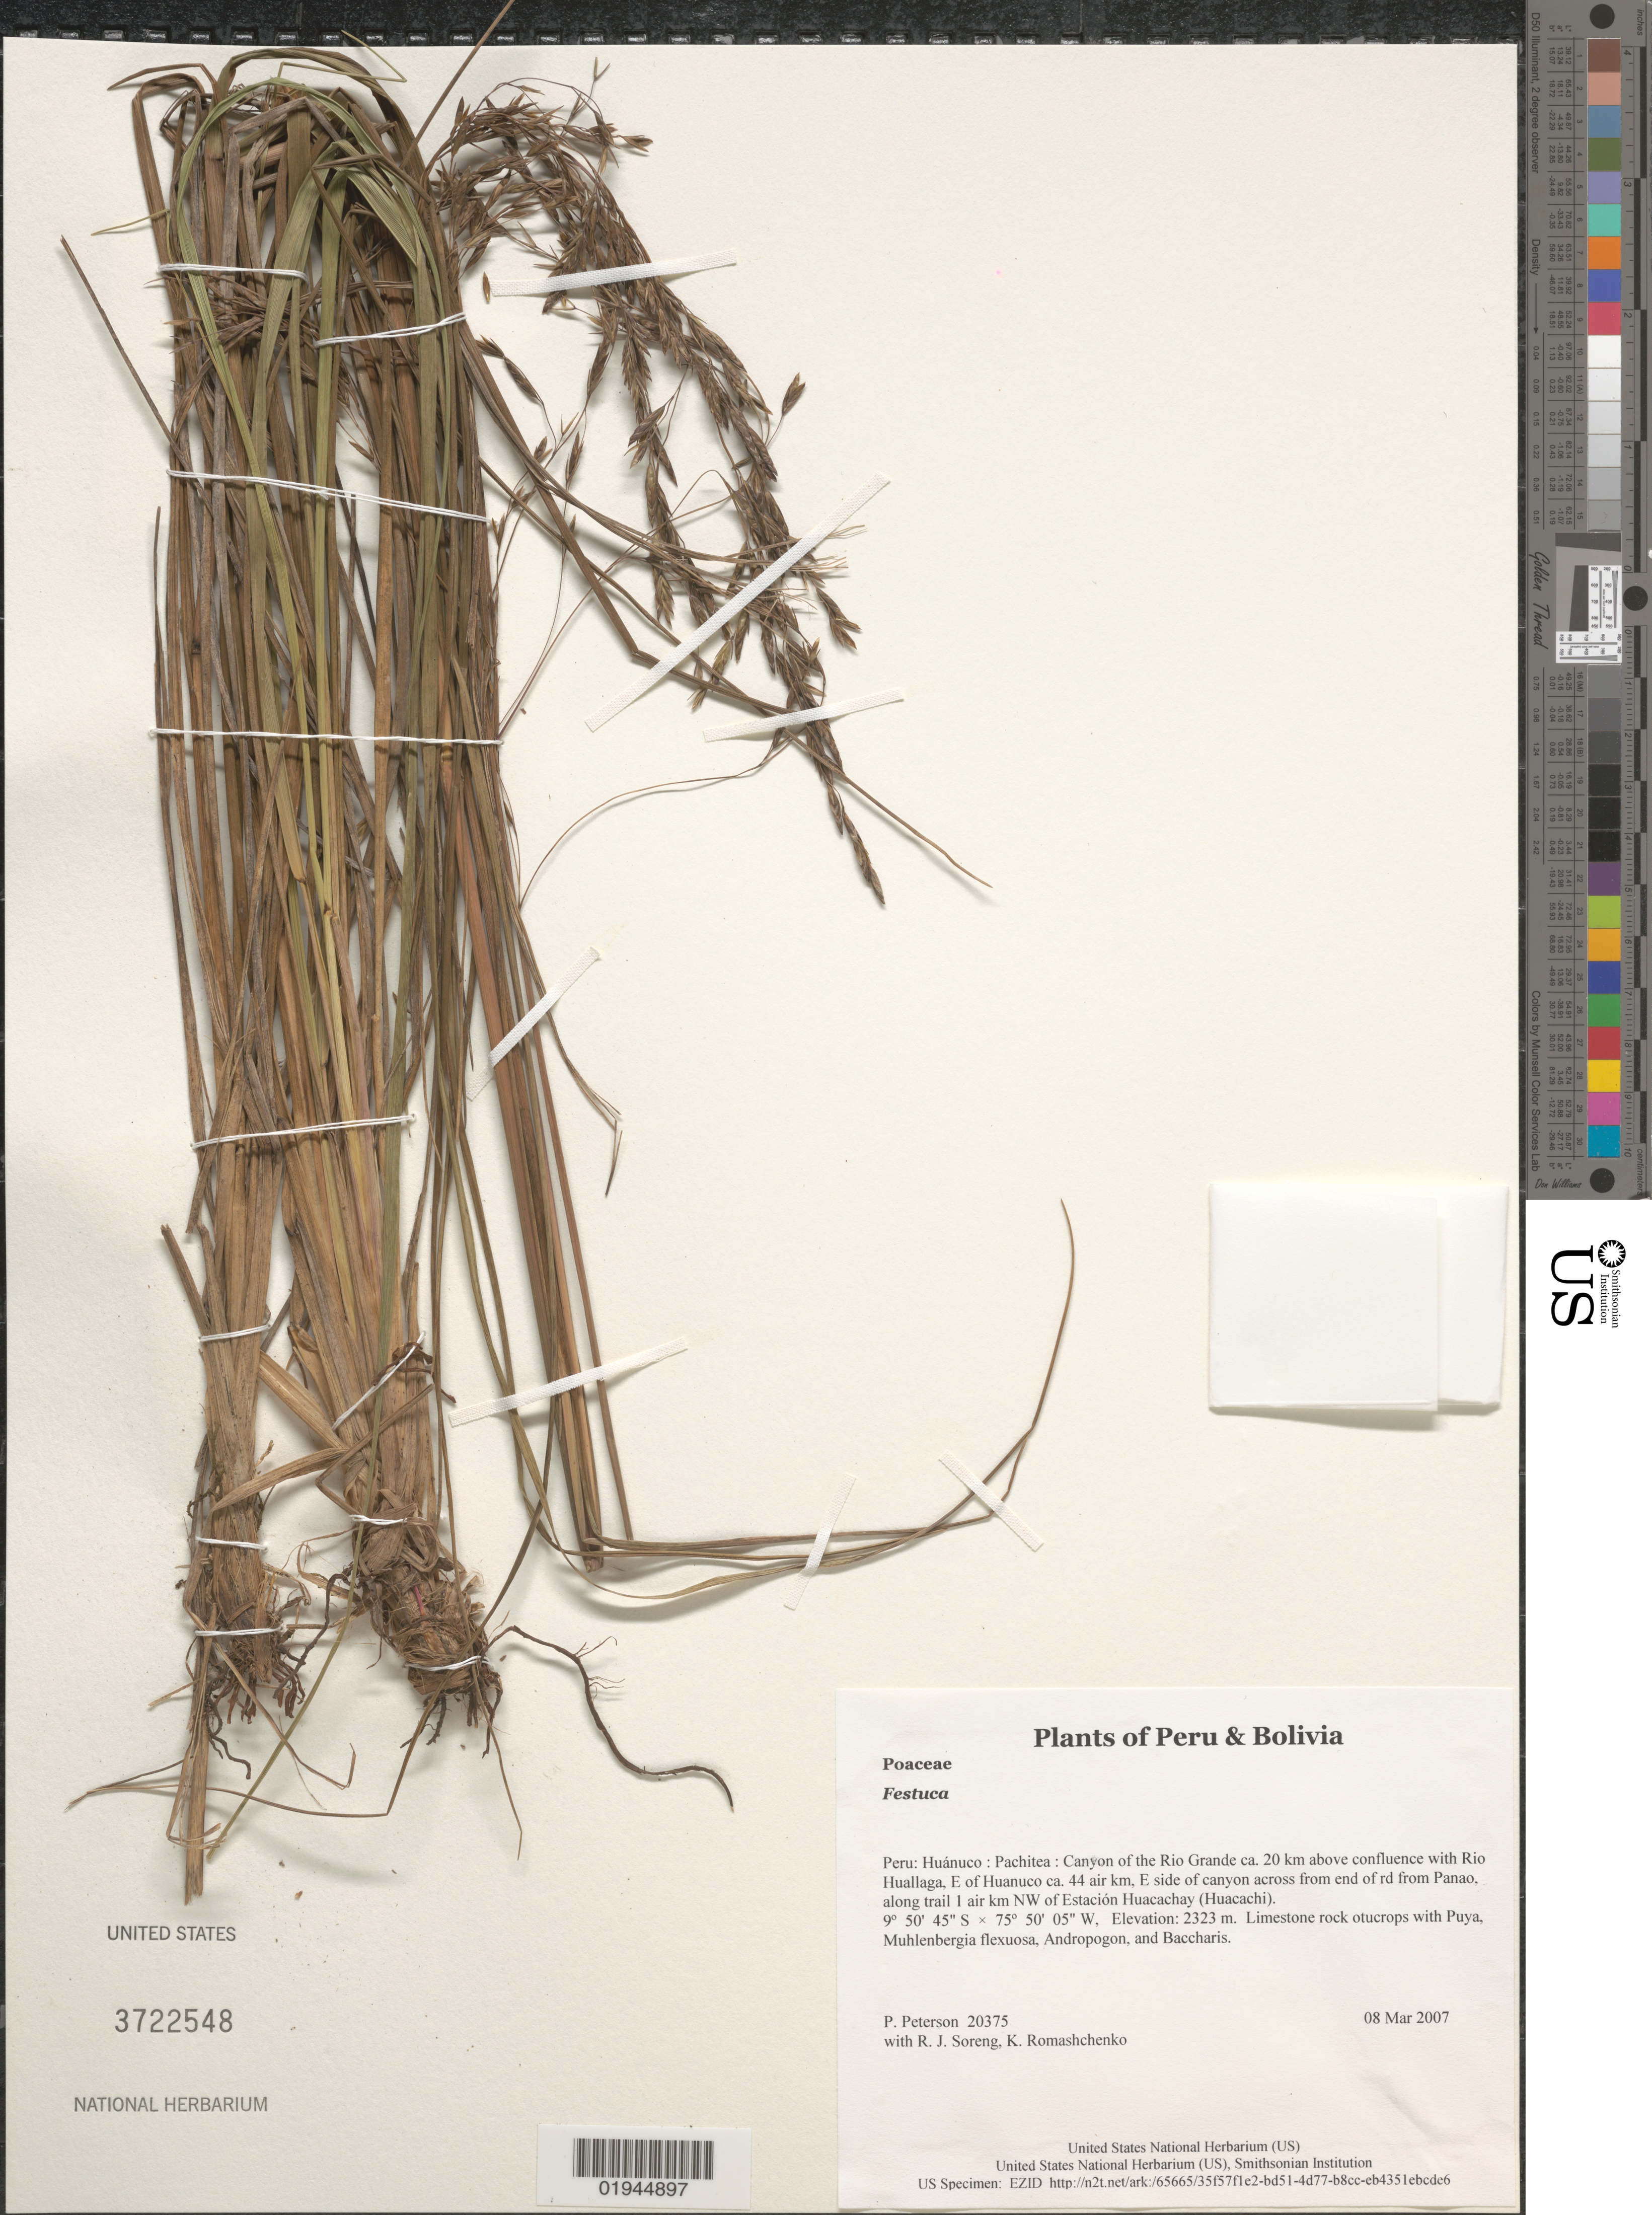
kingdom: Plantae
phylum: Tracheophyta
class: Liliopsida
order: Poales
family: Poaceae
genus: Festuca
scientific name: Festuca sp.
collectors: P. M. Peterson, R. J. Soreng & K. Romashchenko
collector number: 20375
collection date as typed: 08 Mar 2007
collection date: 2007-03-08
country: Peru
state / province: Huánuco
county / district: Pachitea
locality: Canyon of the Rio Grande ca. 20 km above confluence with Rio Huallaga, E of Huanuco ca. 44 air km, E side of canyon across from end of rd from Panao, along trail 1 air km NW of Estación Huacachay (Huacachi)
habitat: Limestone rock otucrops with Puya, Muhlenbergia flexuosa, Andropogon, and Baccharis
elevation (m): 2323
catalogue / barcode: US 3722548